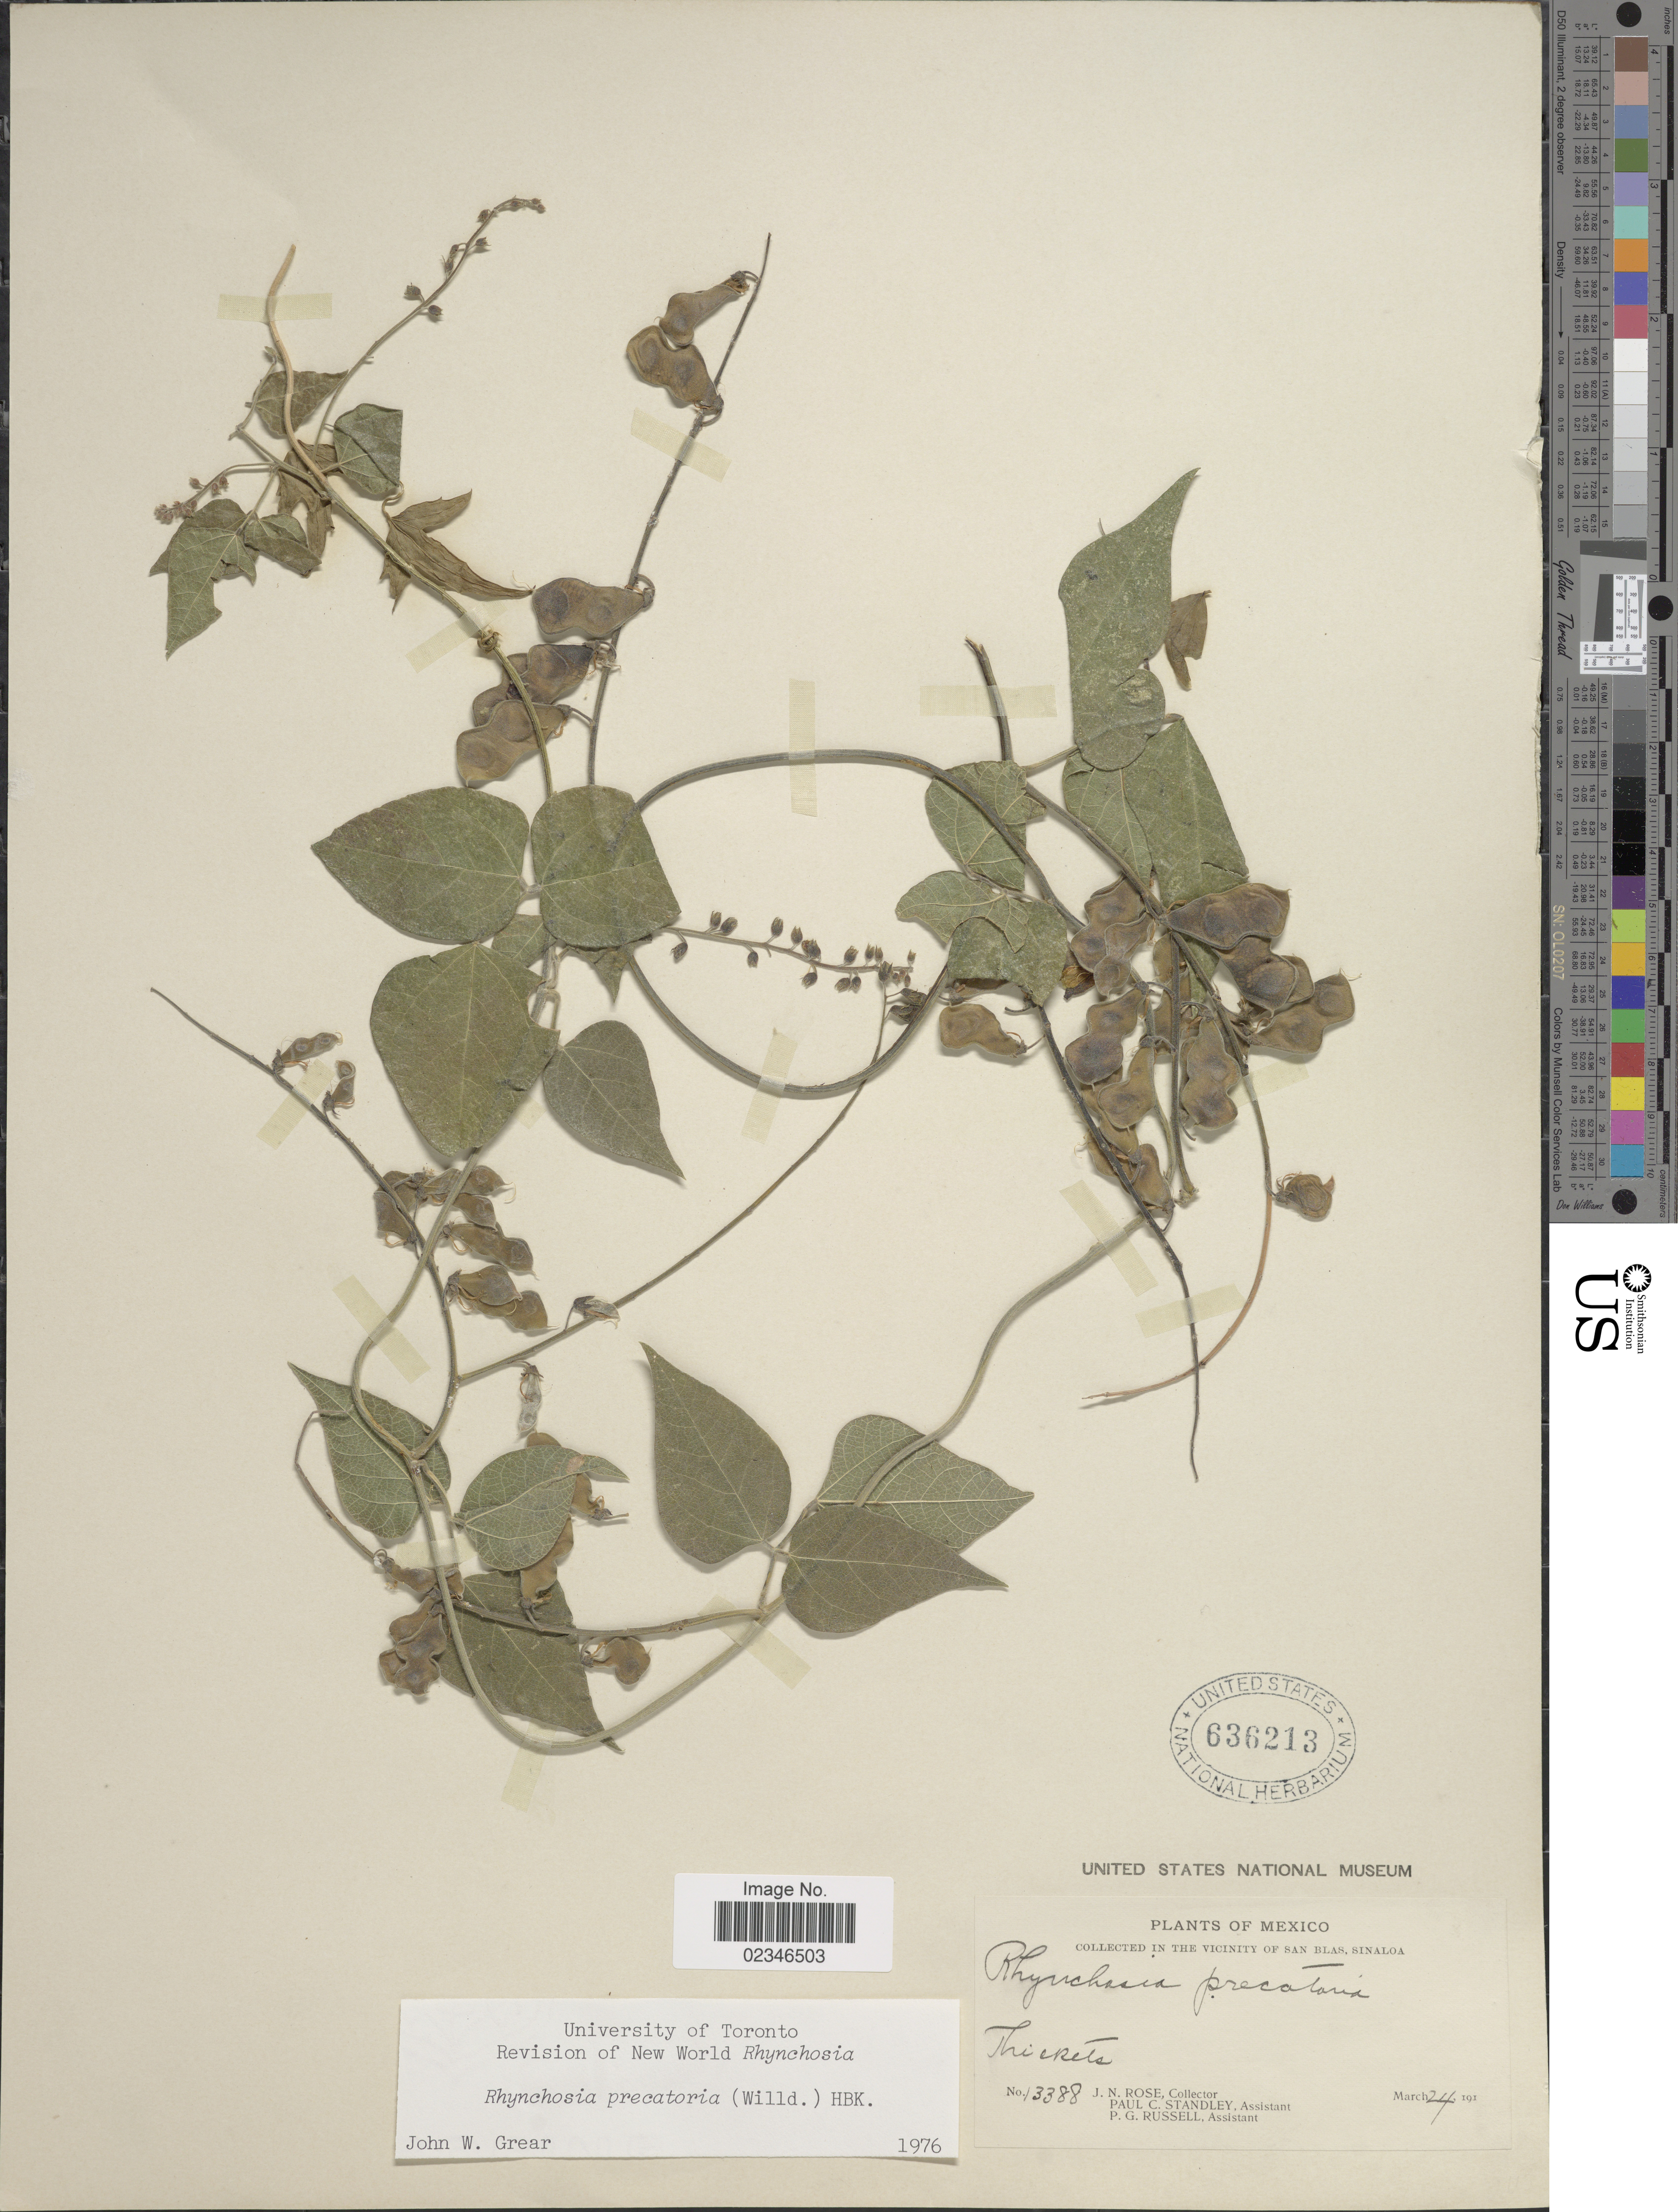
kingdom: Plantae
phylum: Tracheophyta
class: Magnoliopsida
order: Fabales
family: Fabaceae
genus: Rhynchosia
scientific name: Rhynchosia precatoria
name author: (Willd.) DC.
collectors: J. N. Rose, P. C. Standley & P. G. Russell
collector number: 13388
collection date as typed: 191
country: Mexico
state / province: Sinaloa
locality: In The Vicinity of San Blas, Sinaloa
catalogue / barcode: US 636213